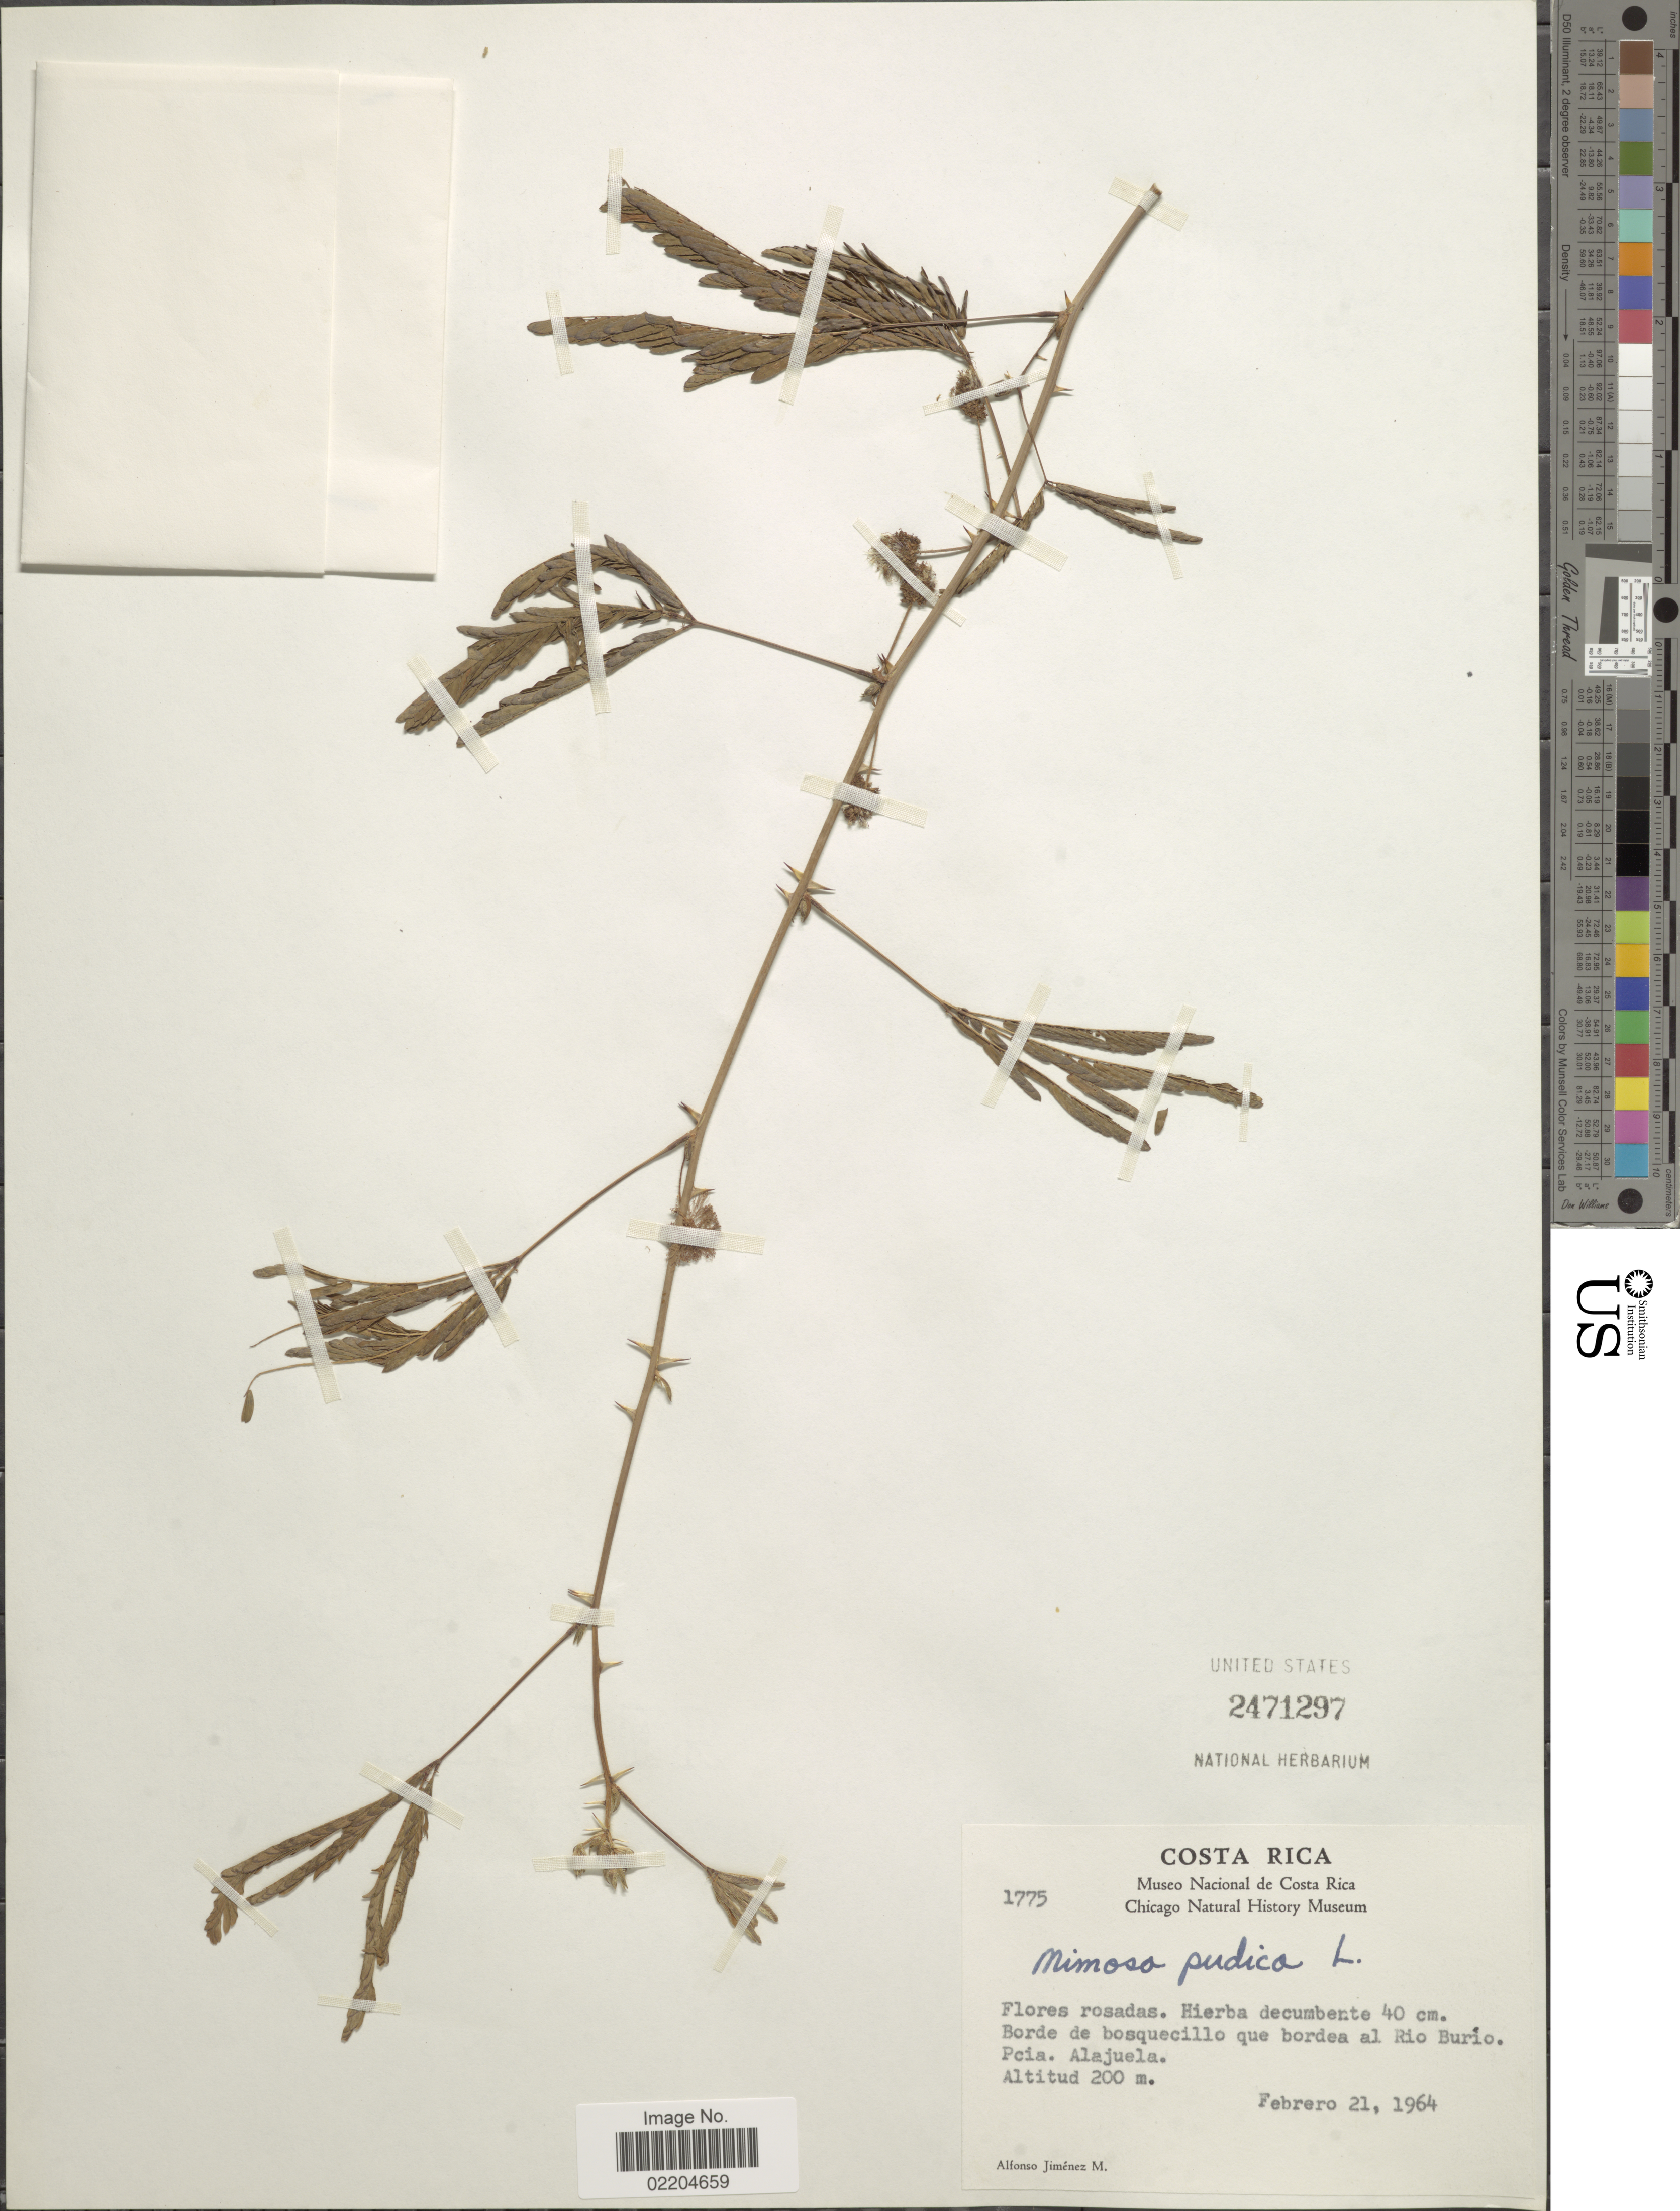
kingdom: Plantae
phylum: Tracheophyta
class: Magnoliopsida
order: Fabales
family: Fabaceae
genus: Mimosa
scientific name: Mimosa pudica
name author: L.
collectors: A. Jimenez M.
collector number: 1775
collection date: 1964-02-21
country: Costa Rica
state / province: Alajuela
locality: Borde de bosquecillo que bordea al Rio Burio Pci. Alajuela.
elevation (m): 200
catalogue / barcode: US 2471297